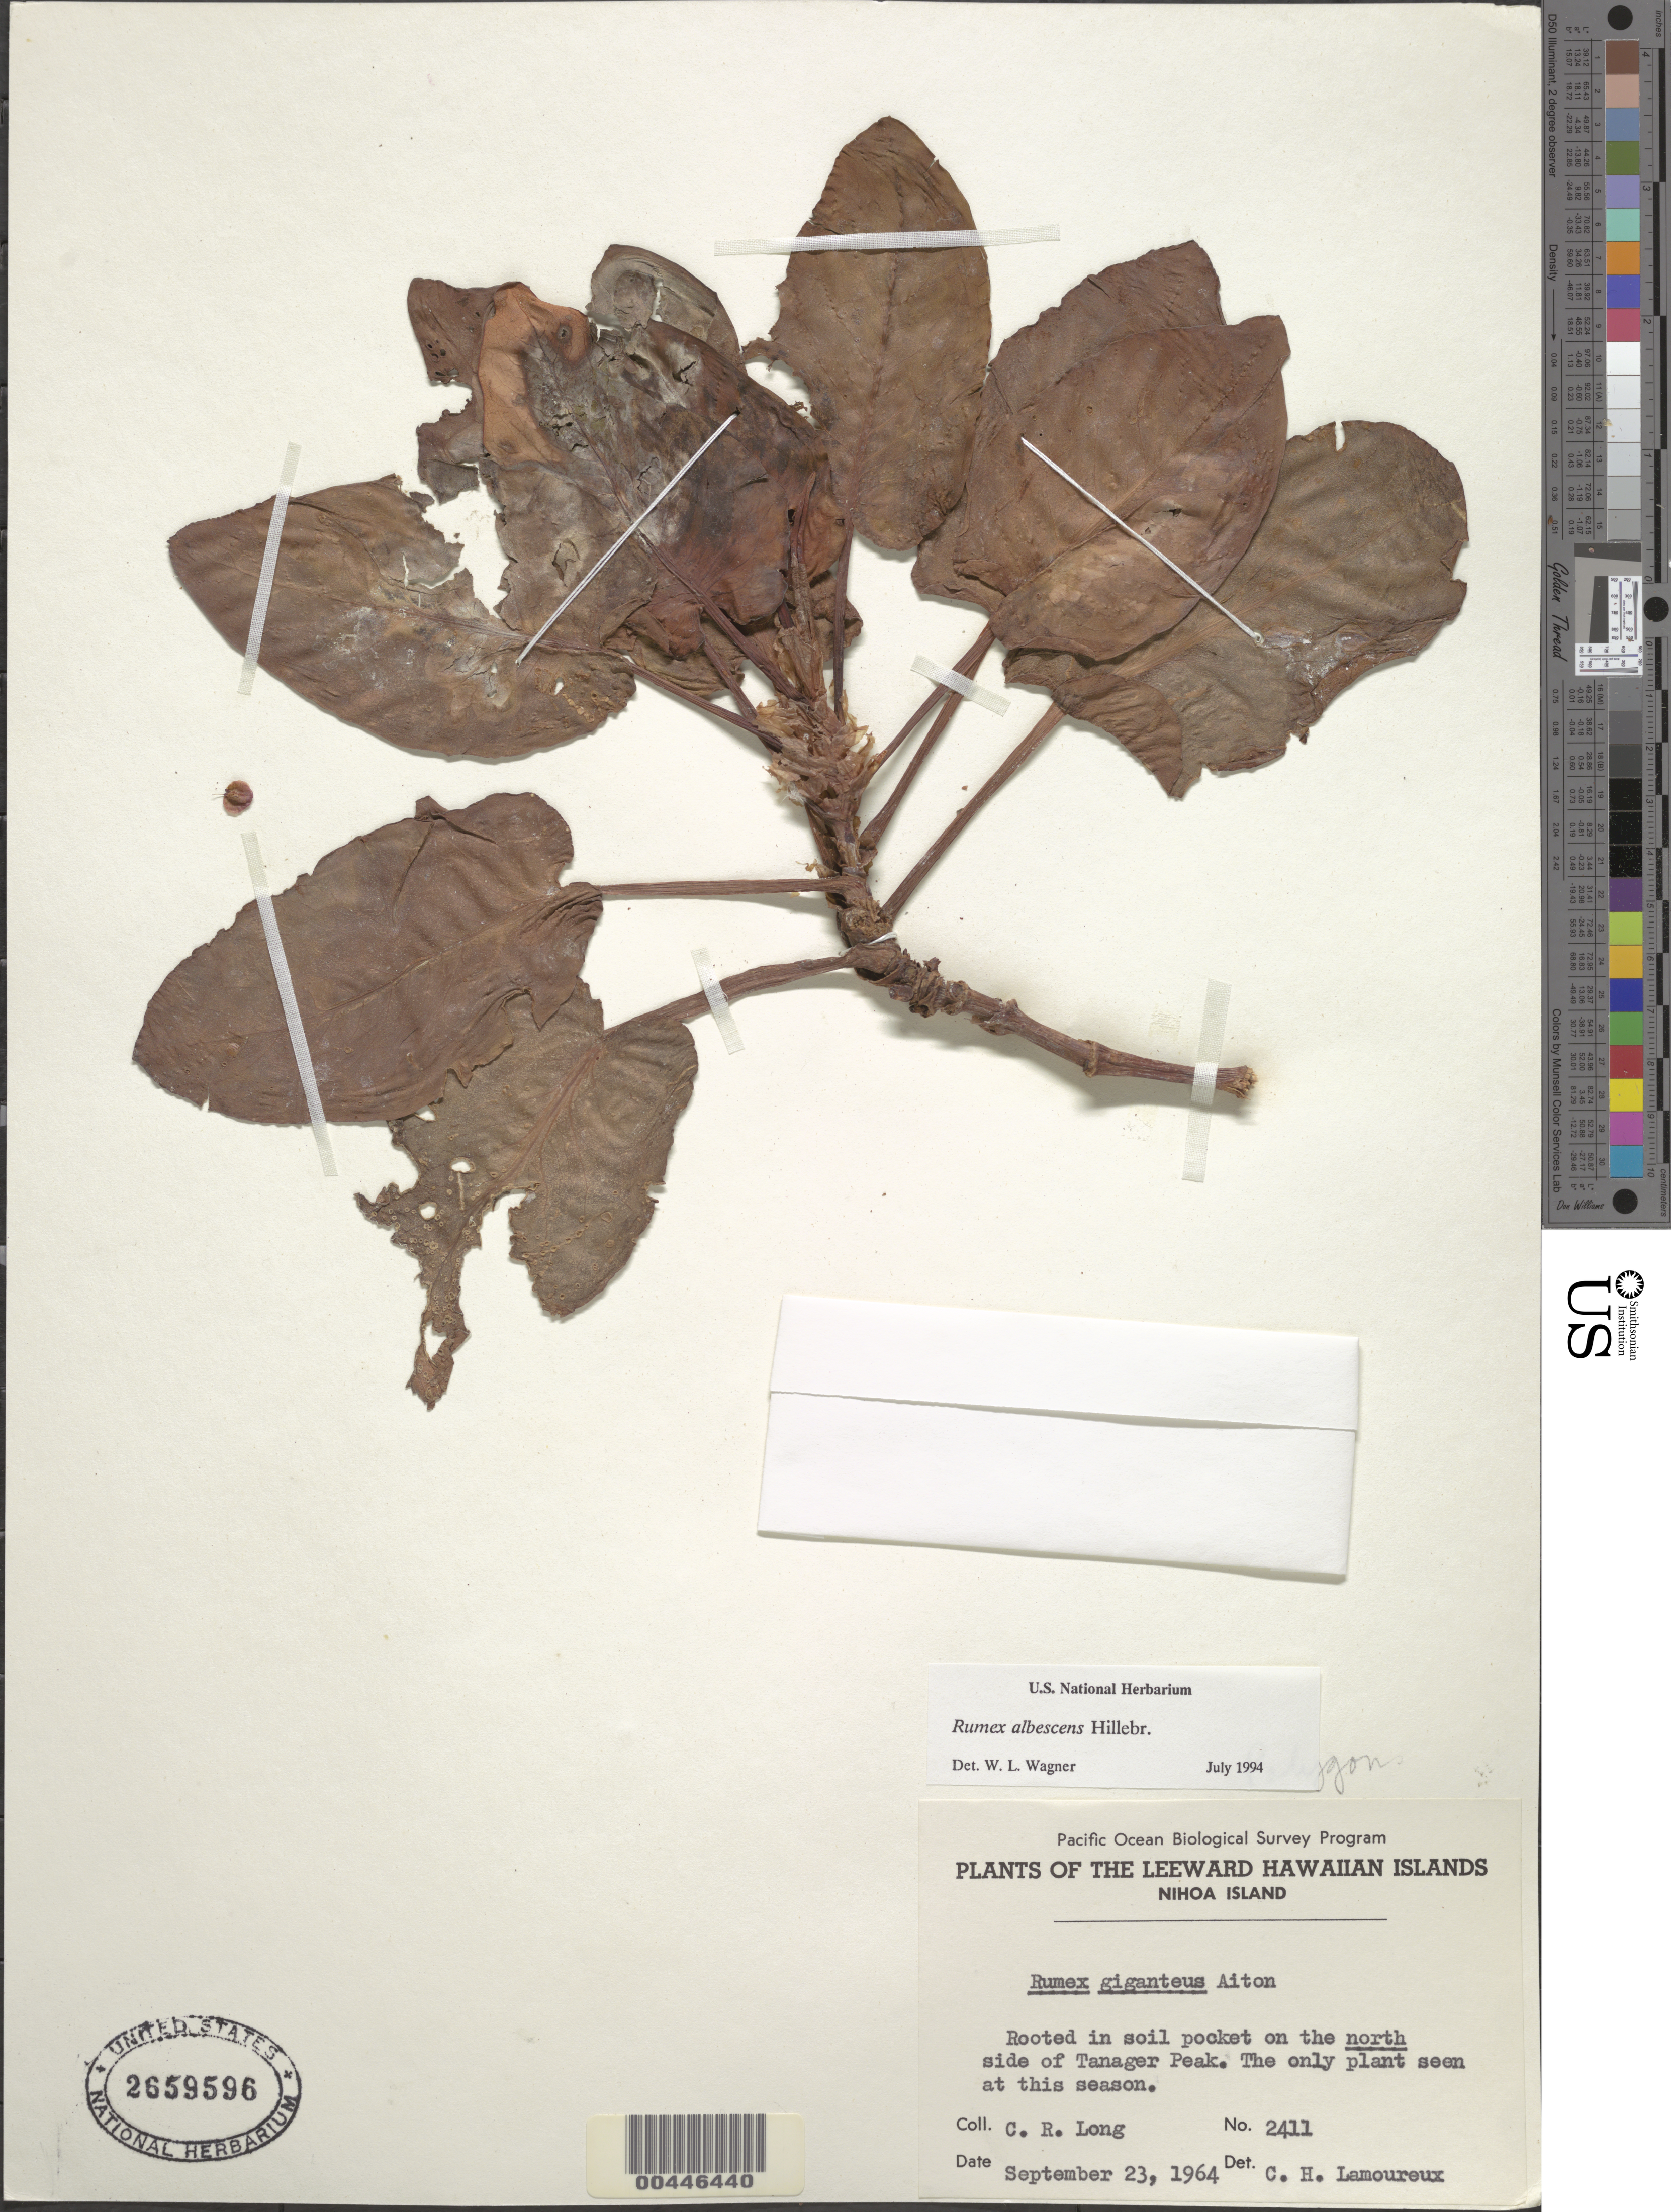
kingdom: Plantae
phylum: Tracheophyta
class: Magnoliopsida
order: Caryophyllales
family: Polygonaceae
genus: Rumex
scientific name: Rumex albescens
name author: Hillebr.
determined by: Wagner, W. L., (BOT), Smithsonian Institution - National Museum of Natural History (UNITED STATES)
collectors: C. Long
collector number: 2411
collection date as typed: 23 Sep 1964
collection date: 1964-09-23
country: United States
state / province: Hawaii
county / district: Honolulu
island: Nihoa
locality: N side of Tanager Peak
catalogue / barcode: US 2659596